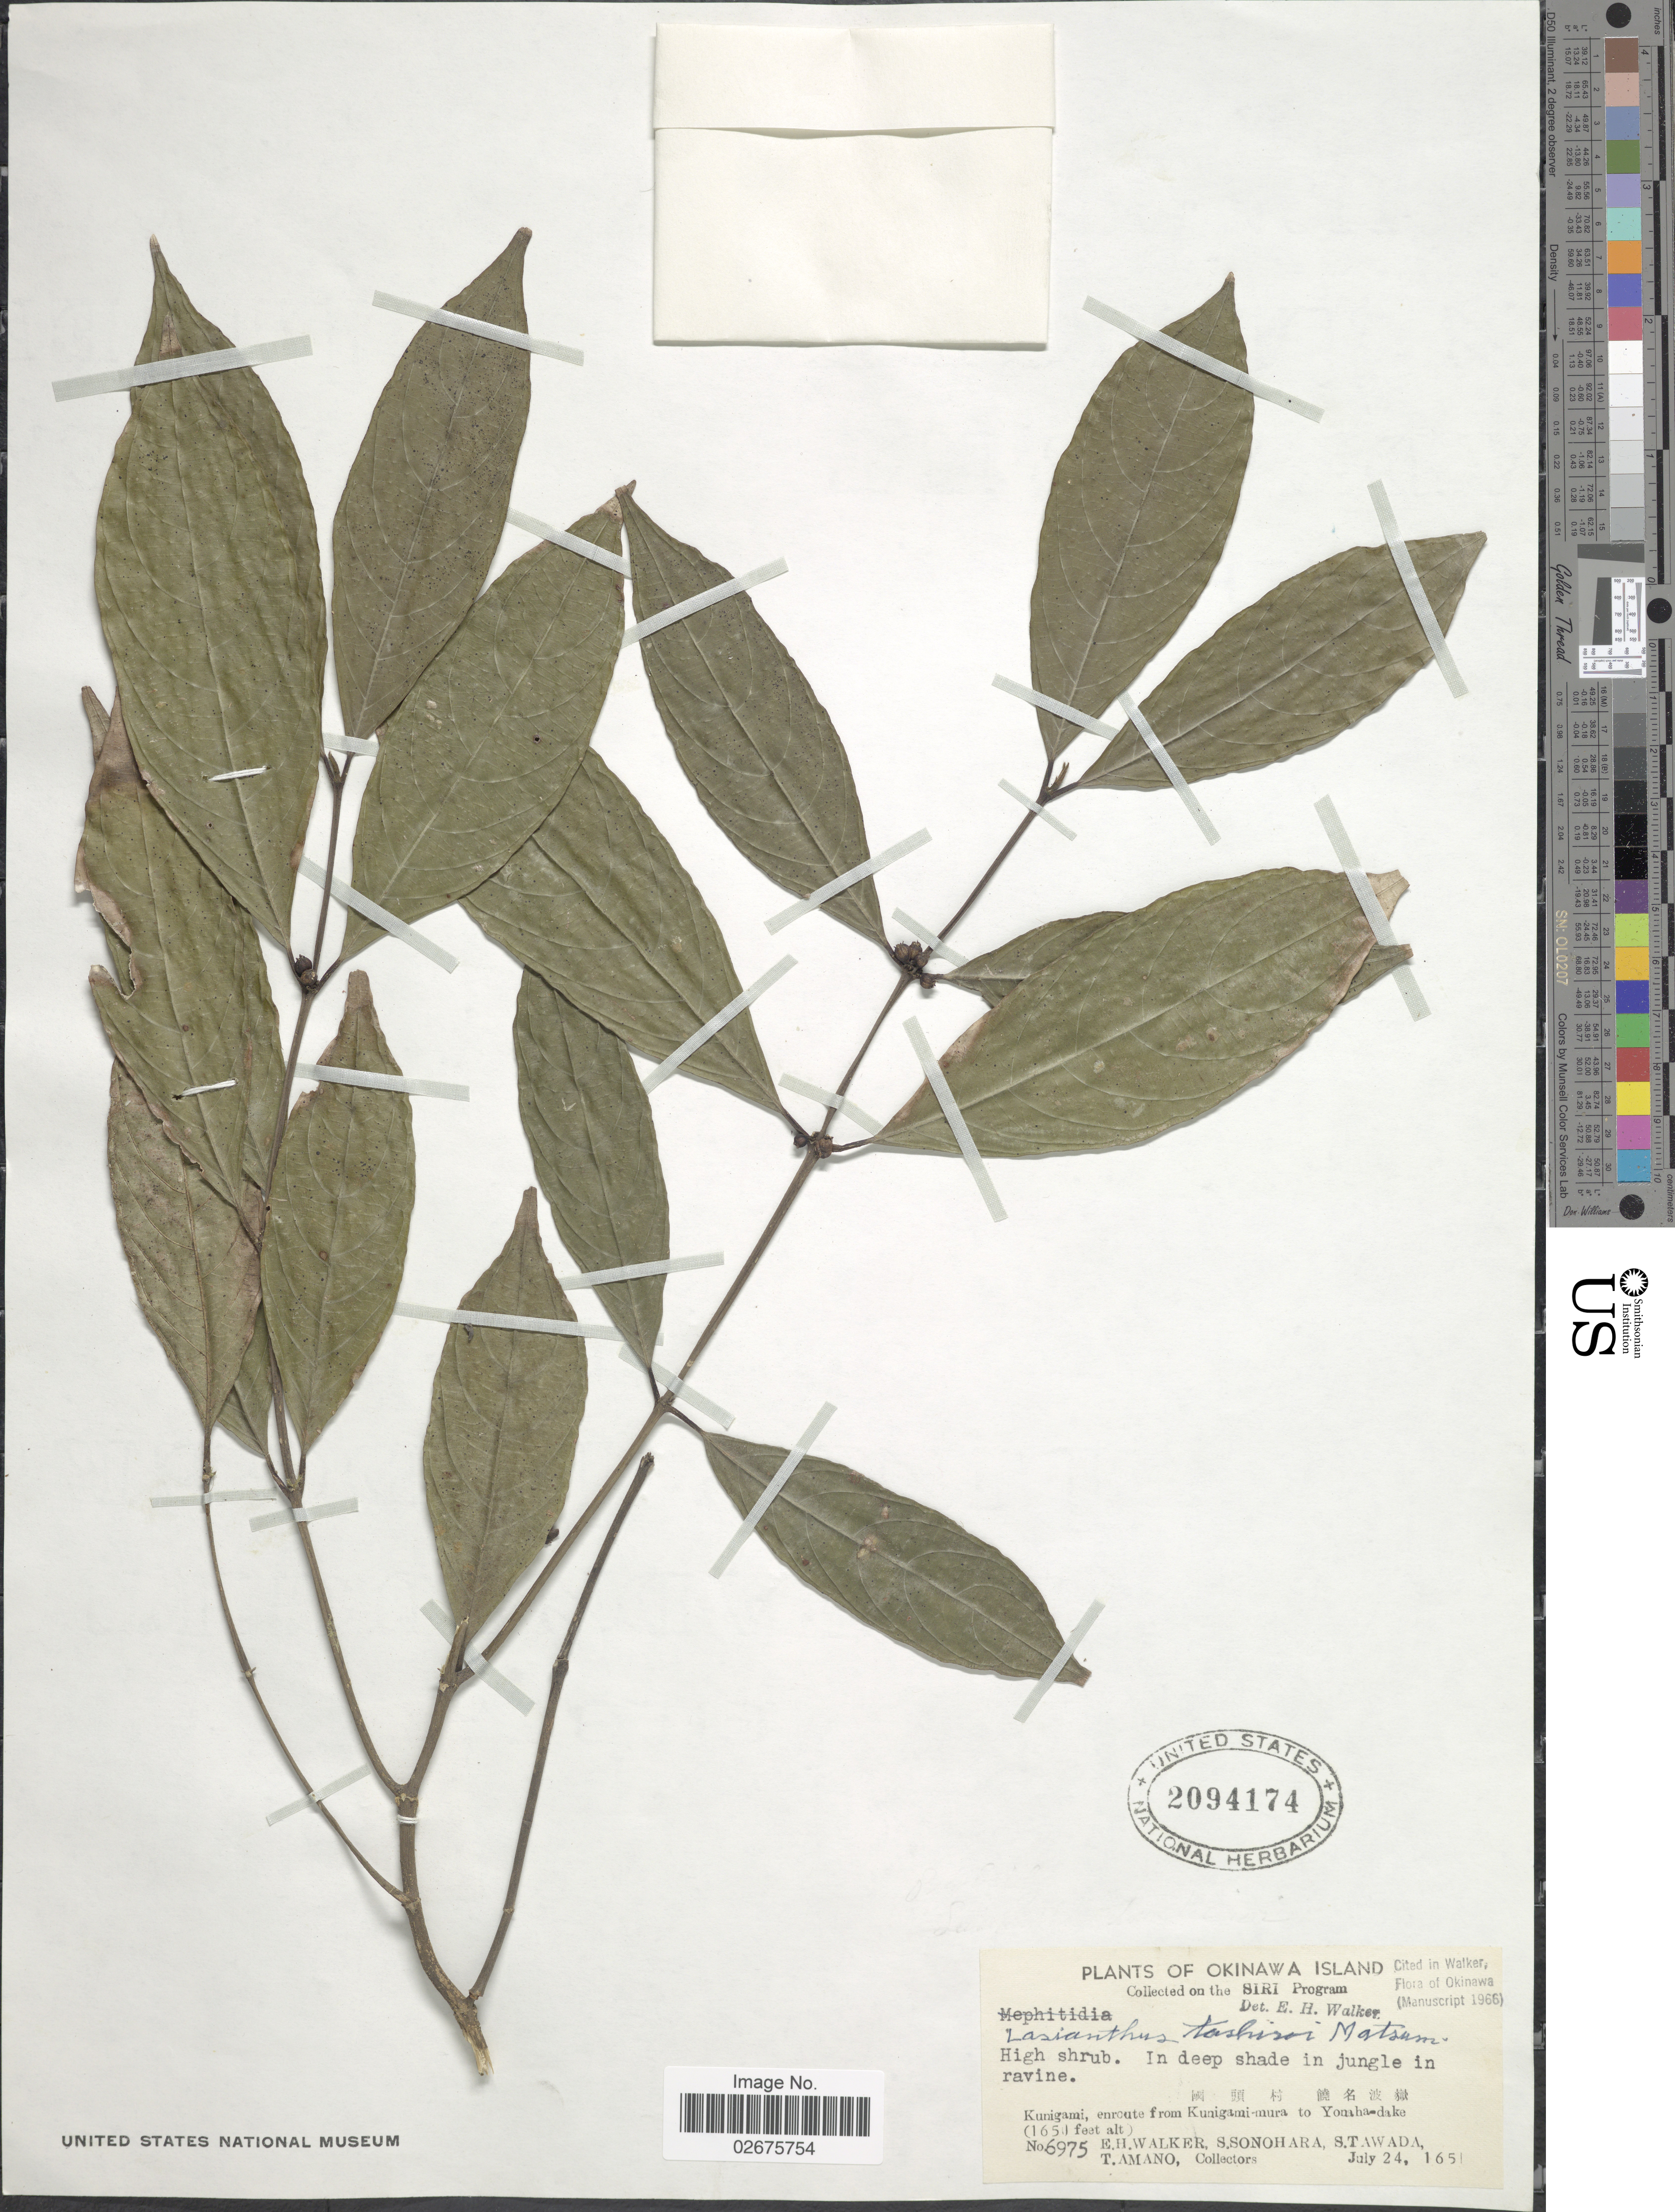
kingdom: Plantae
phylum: Tracheophyta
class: Magnoliopsida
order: Gentianales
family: Rubiaceae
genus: Lasianthus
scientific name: Lasianthus fordii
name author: Hance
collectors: E. H. Walker, S. Sonohara, S. Tawada & T. Amano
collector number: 6975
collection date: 1951-07-24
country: Japan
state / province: Okinawa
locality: Okinawa Island, Kunigami, en route from Kunigami-mura to Yonaha-dake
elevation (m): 503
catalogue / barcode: US 2094174